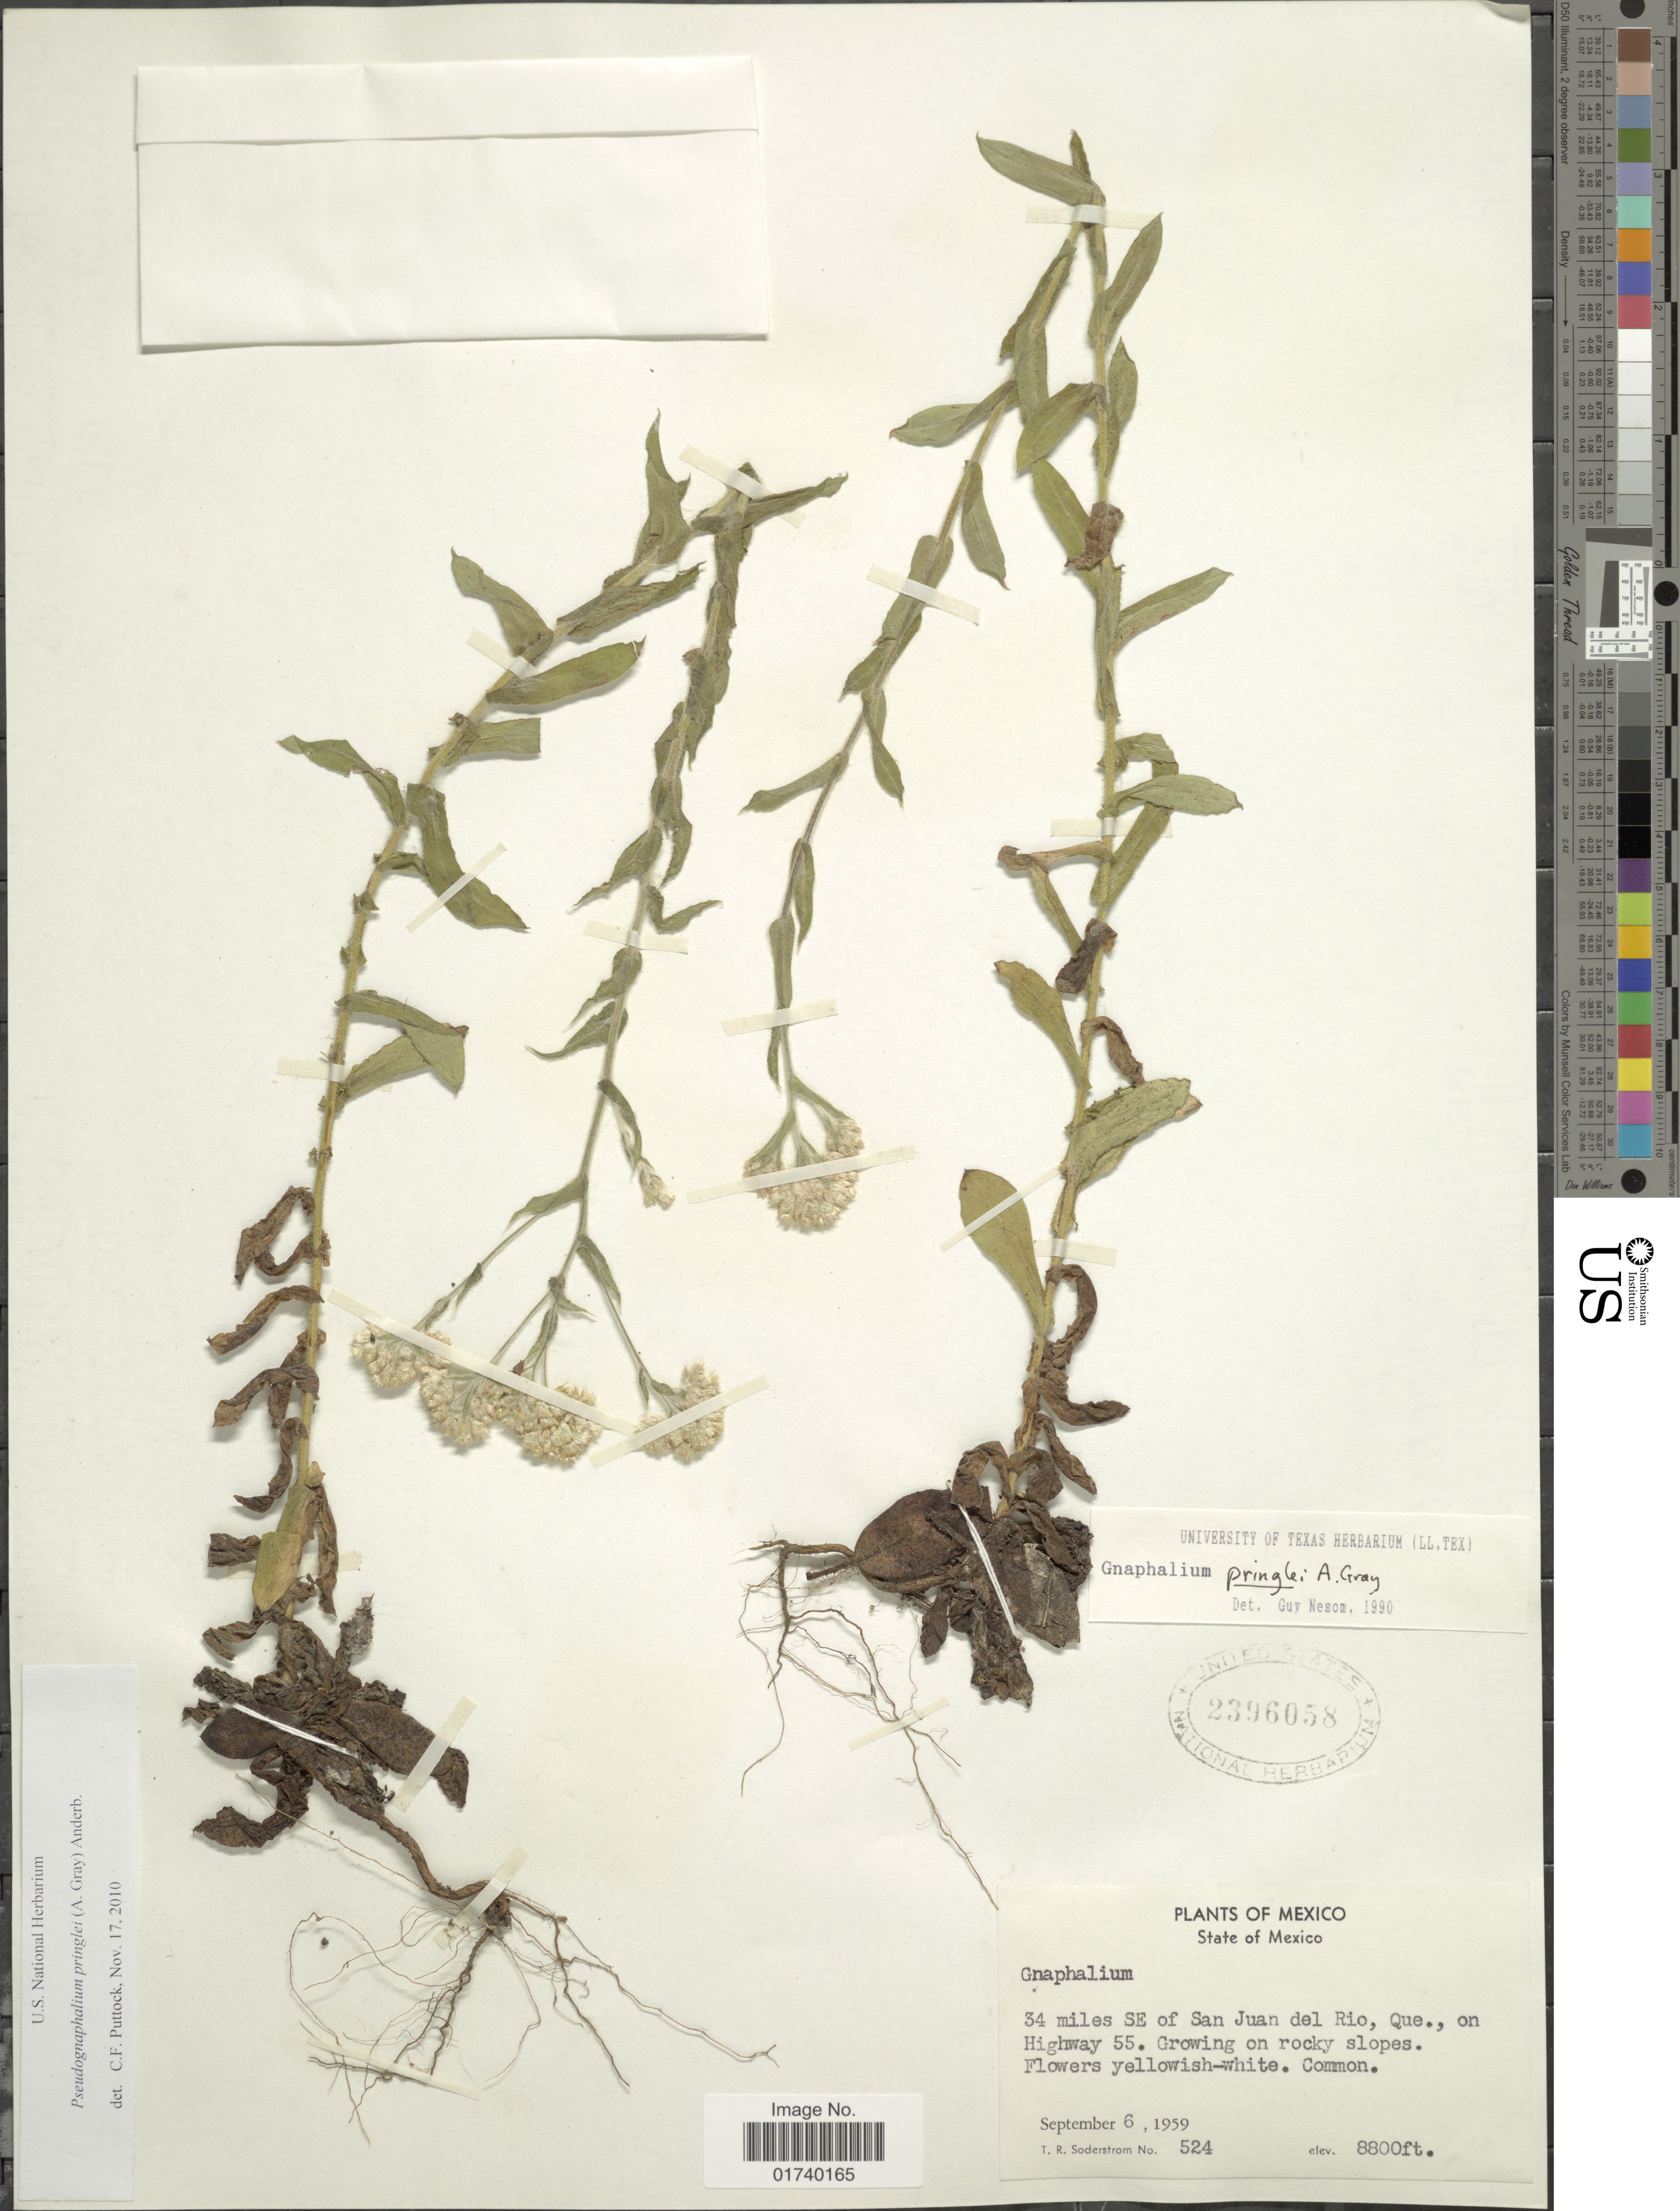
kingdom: Plantae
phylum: Tracheophyta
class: Magnoliopsida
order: Asterales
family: Asteraceae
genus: Pseudognaphalium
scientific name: Pseudognaphalium pringlei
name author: (A. Gray) Anderb.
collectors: T. R. Soderstrom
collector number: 524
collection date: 1959-09-06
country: Mexico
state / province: México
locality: State of Mexico, 34 miles SE of San Juan del Rio, Que., on Highway 55. Growing on rocky slopes.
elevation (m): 2438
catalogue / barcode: US 2396058